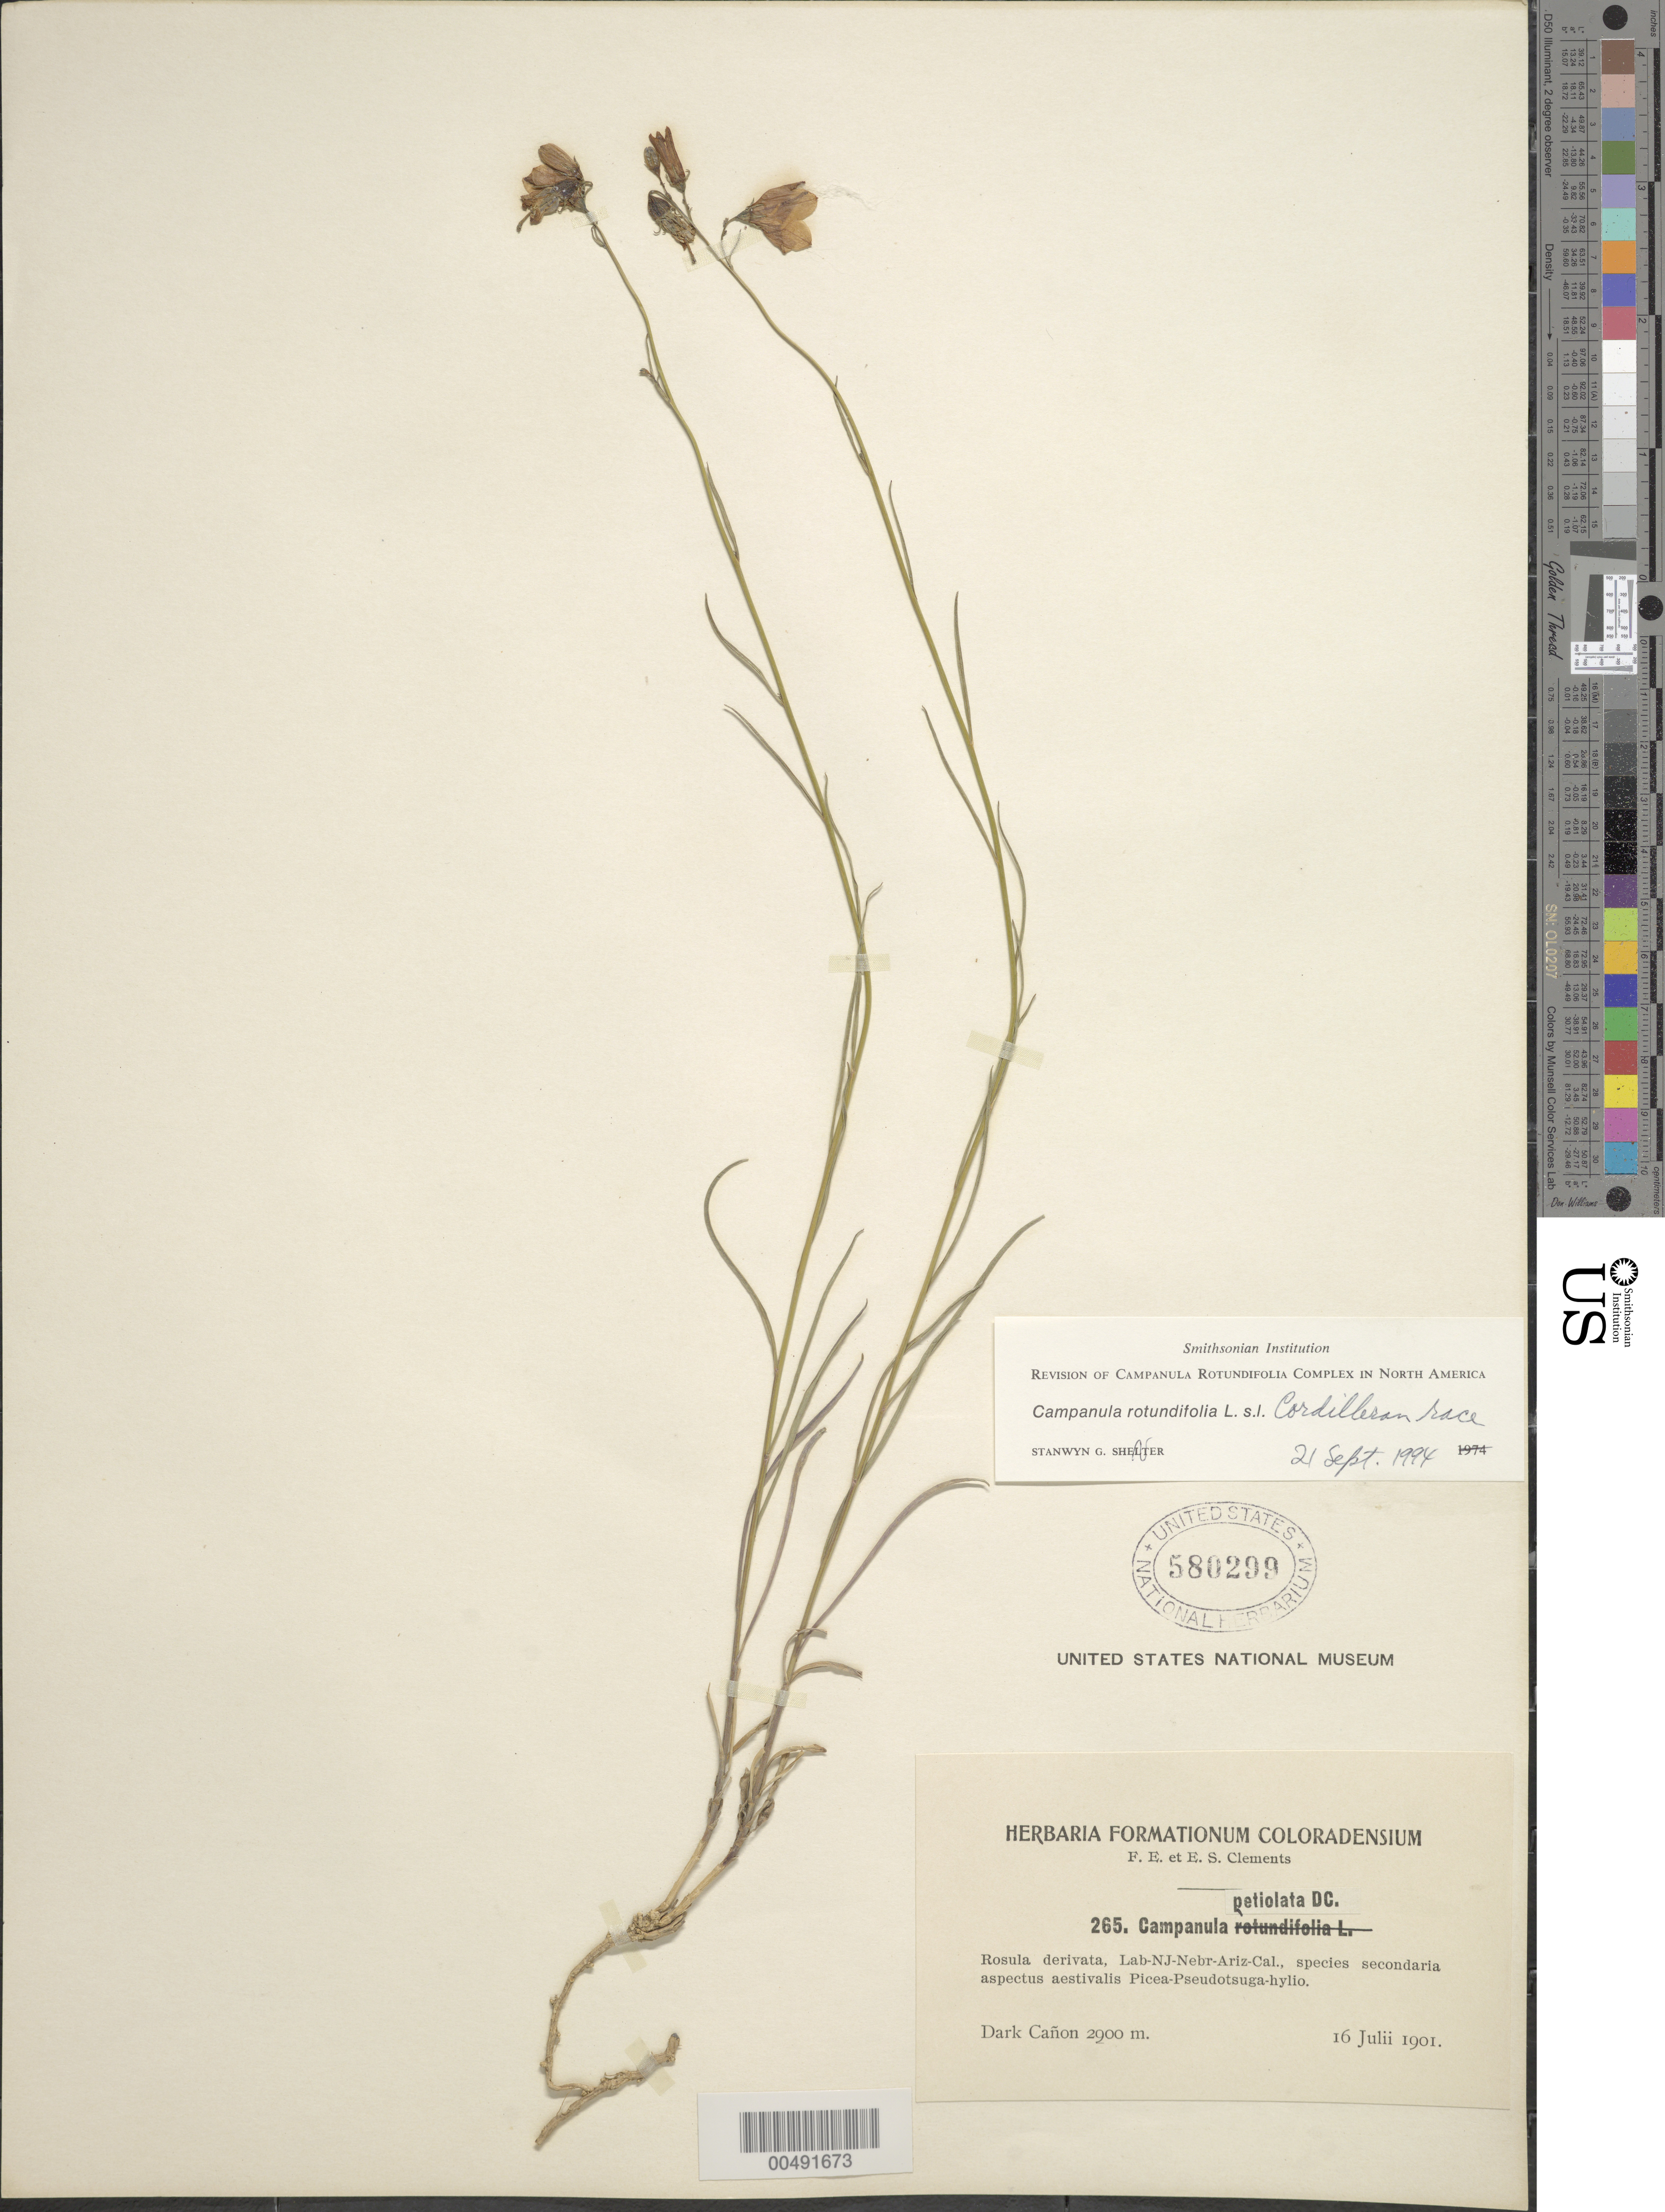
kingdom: Plantae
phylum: Tracheophyta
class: Magnoliopsida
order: Asterales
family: Campanulaceae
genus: Campanula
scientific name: Campanula rotundifolia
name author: L.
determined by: Shetler, Stanwyn G., (US), NMNH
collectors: F. E. Clements & E. S. Clements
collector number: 265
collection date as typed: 16 Jul 1901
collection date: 1901-07-16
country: United States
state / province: Colorado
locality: Dark Cañon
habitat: "species secondaria aspectus aestivalis Picea-Pseudotsuga-hylio"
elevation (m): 2900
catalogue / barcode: US 580299